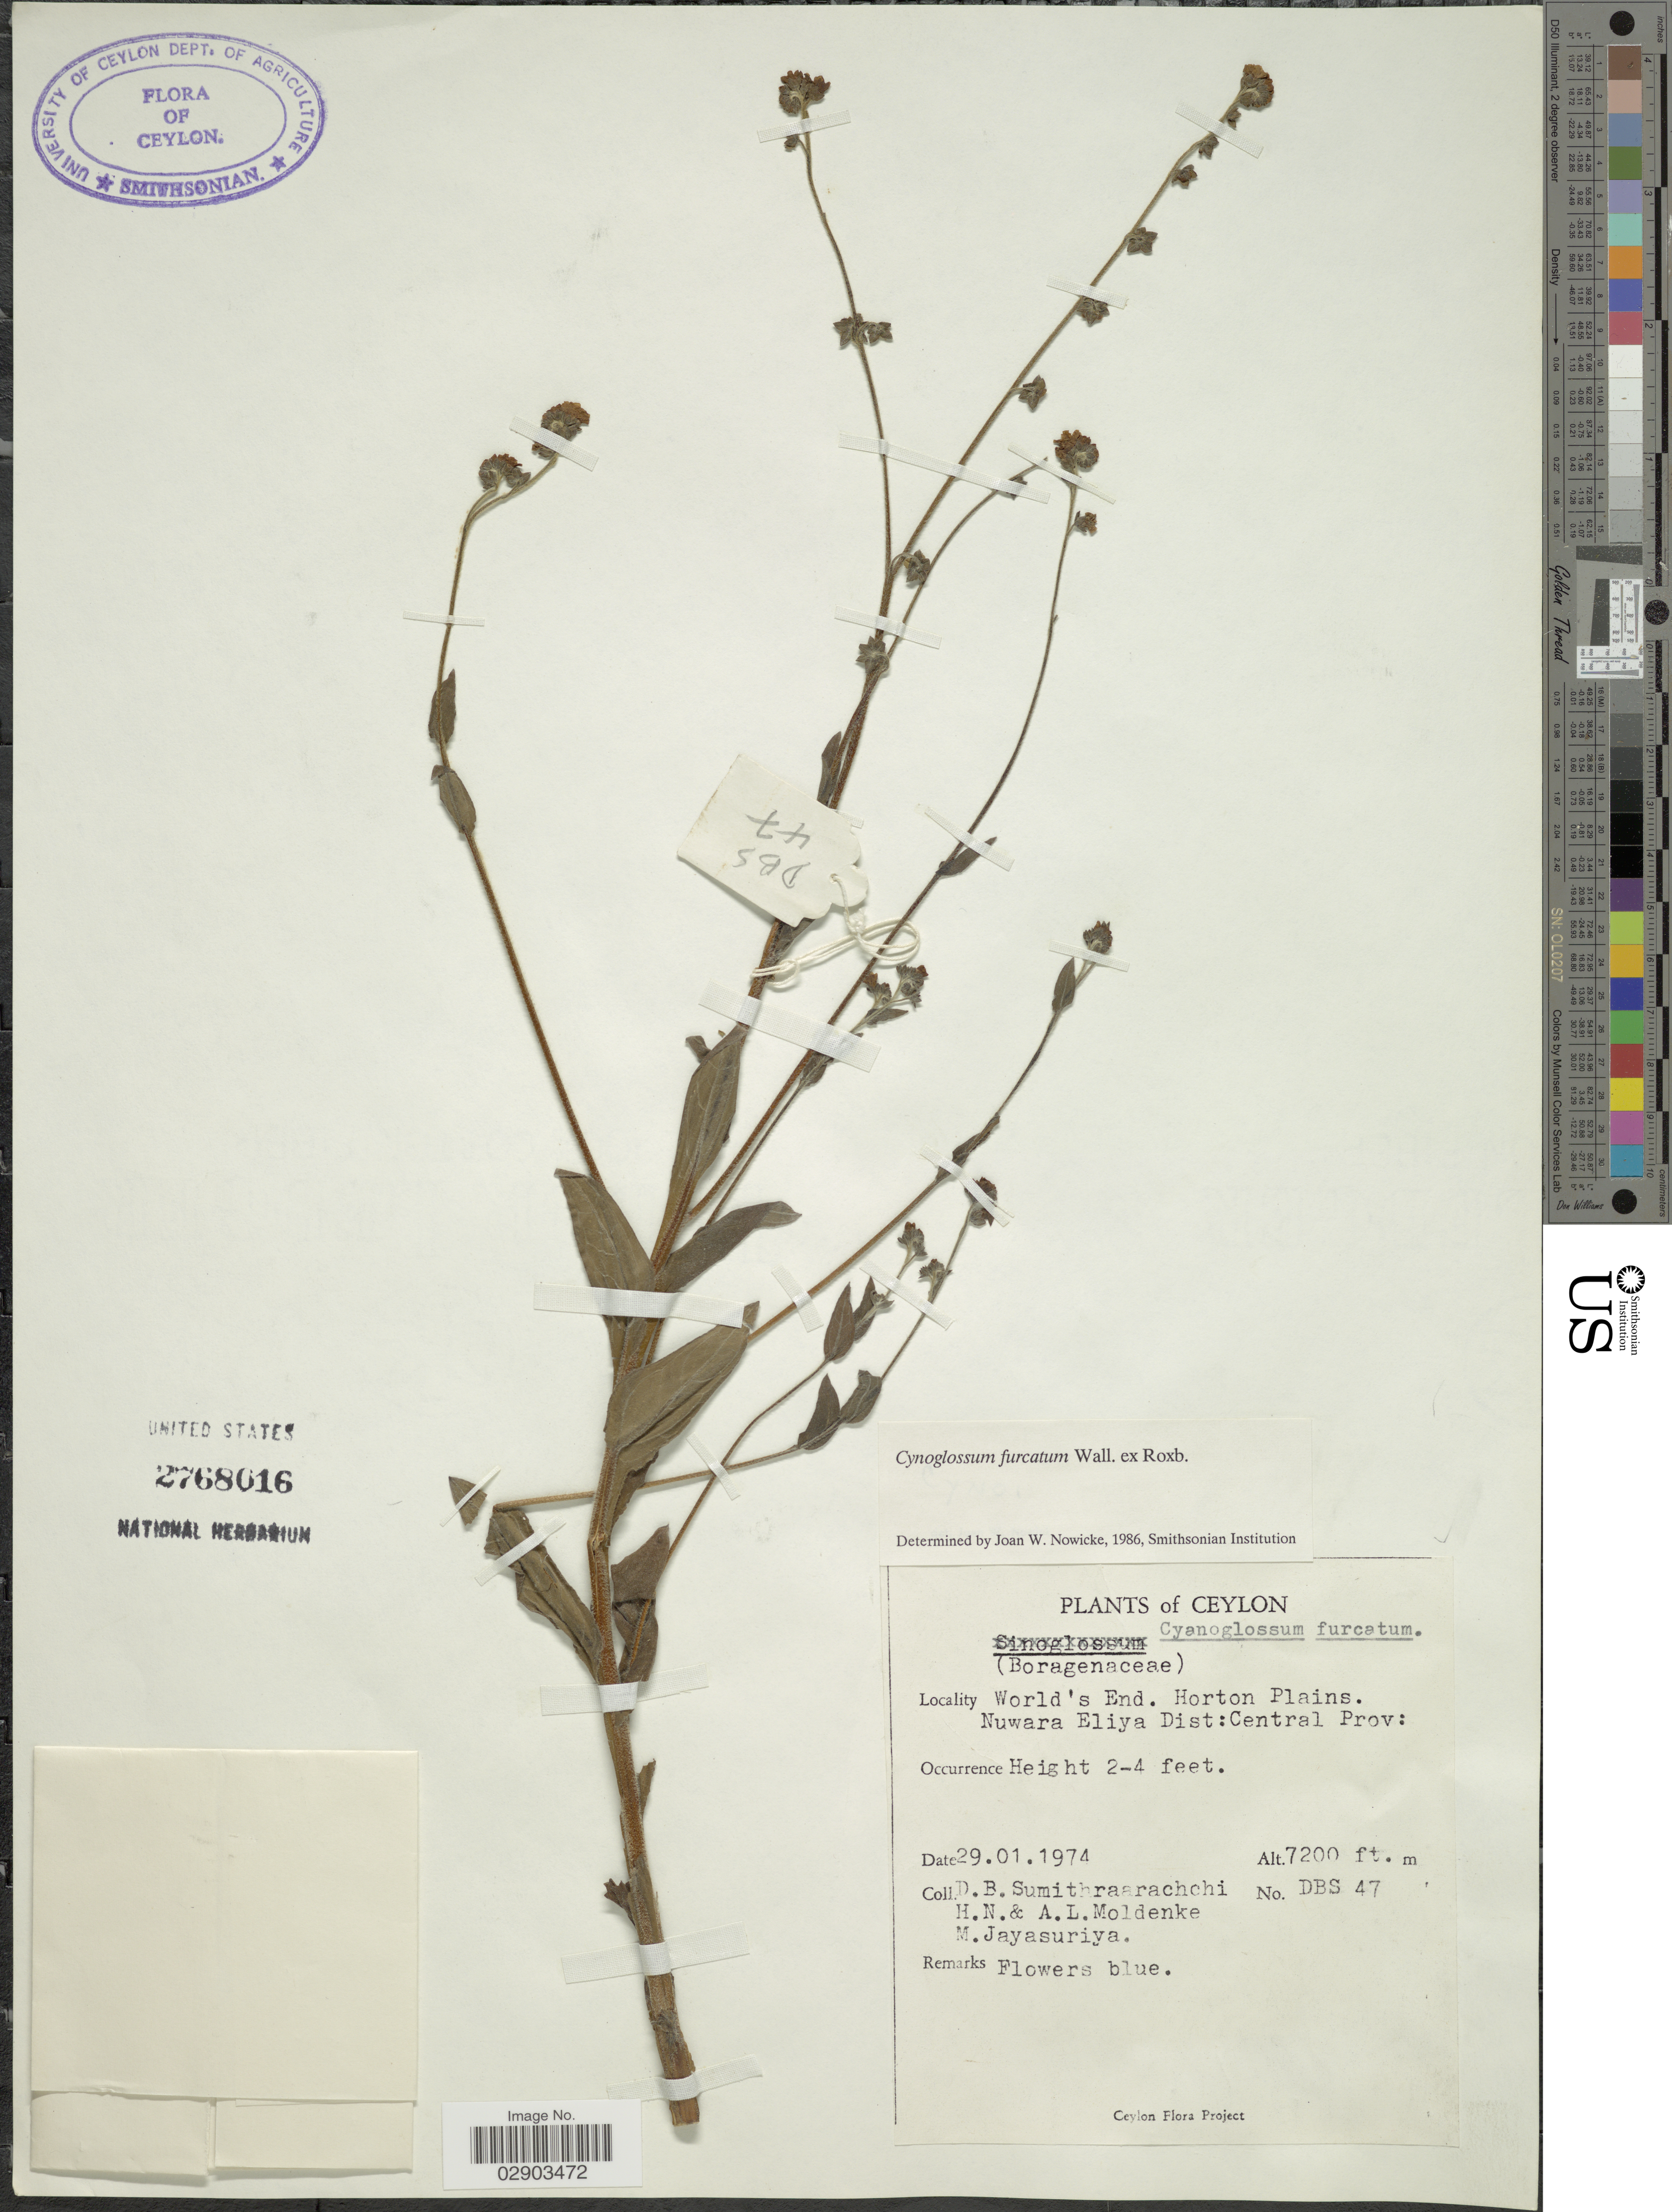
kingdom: Plantae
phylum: Tracheophyta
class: Magnoliopsida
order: Boraginales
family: Boraginaceae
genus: Cynoglossum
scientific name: Cynoglossum furcatum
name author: Wall.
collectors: D. B. Sumithraarachchi, H. N. Moldenke, A. L. Moldenke & M. Jayasuriya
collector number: DBS 47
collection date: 1974-01-29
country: Sri Lanka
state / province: Central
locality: Ceylon. World's End. Horton Plains. Nuwara Eliya Dist: Central Prov:.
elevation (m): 2195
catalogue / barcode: US 2768016